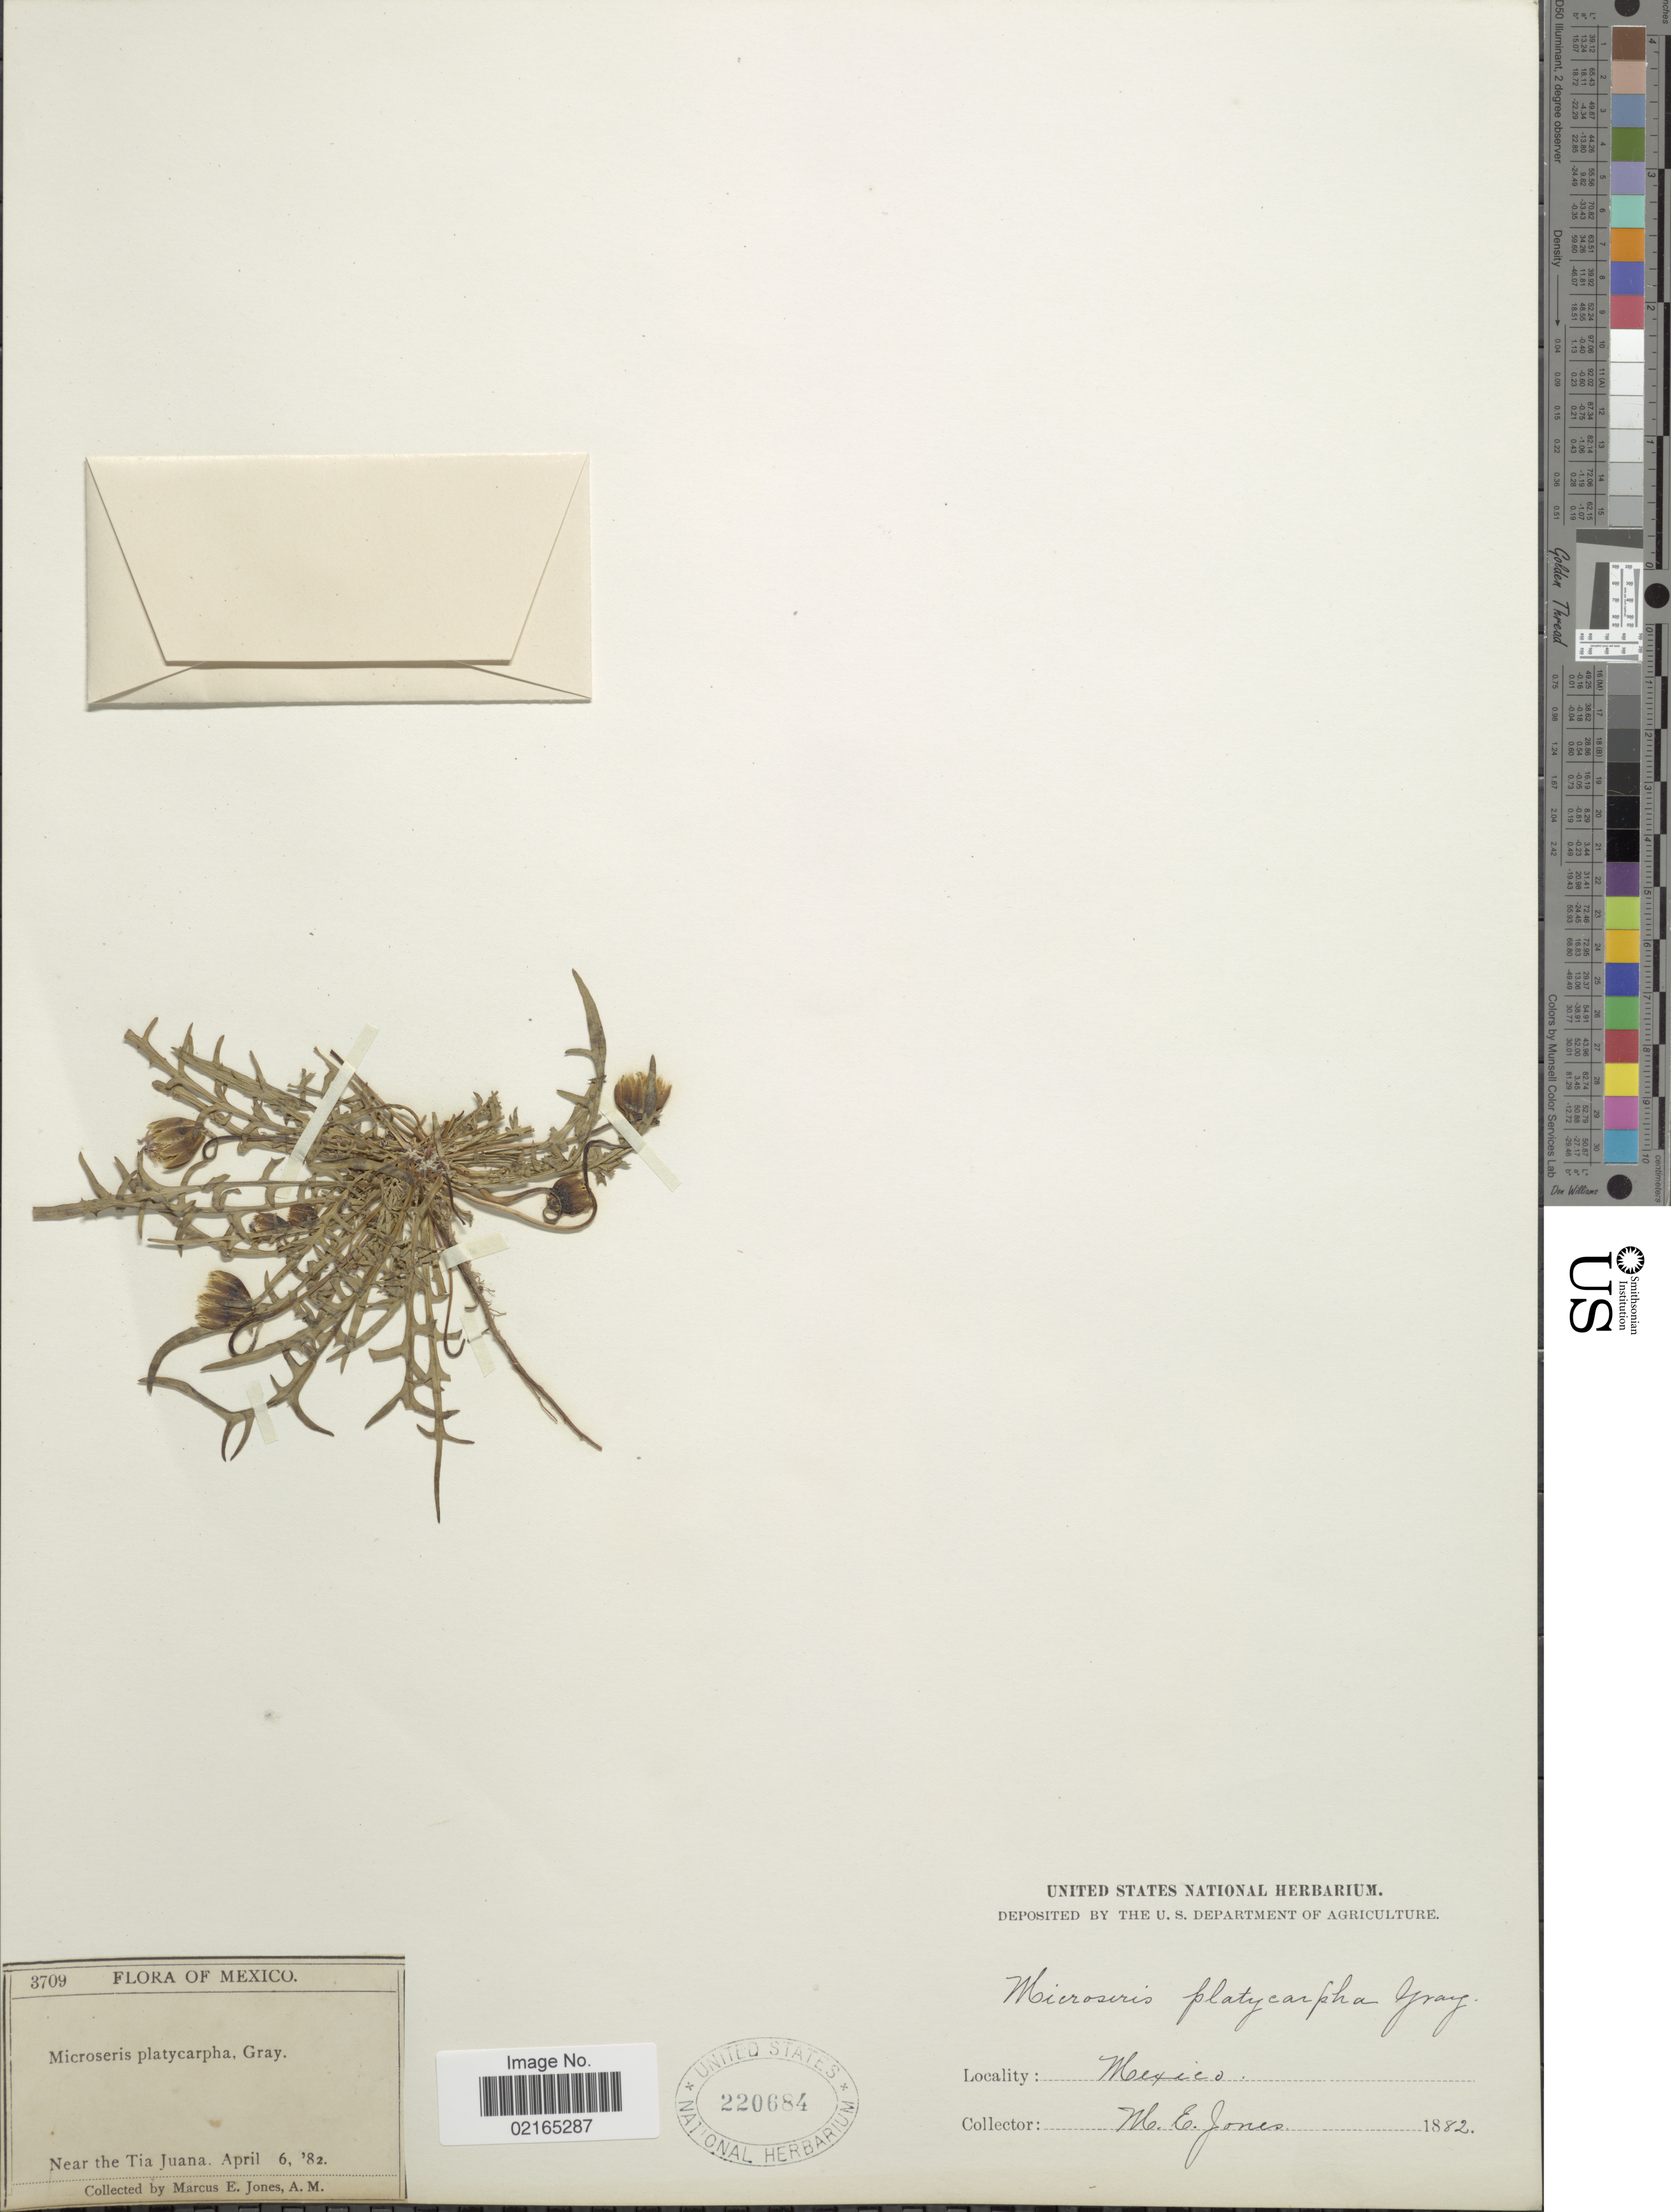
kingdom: Plantae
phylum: Tracheophyta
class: Magnoliopsida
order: Asterales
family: Asteraceae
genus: Microseris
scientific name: Microseris douglasii subsp. platycarpha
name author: (A. Gray) K.L. Chambers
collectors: M. E. Jones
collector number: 3709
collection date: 1882-04-06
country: Mexico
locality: Near the Tia Juana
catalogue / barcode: US 220684